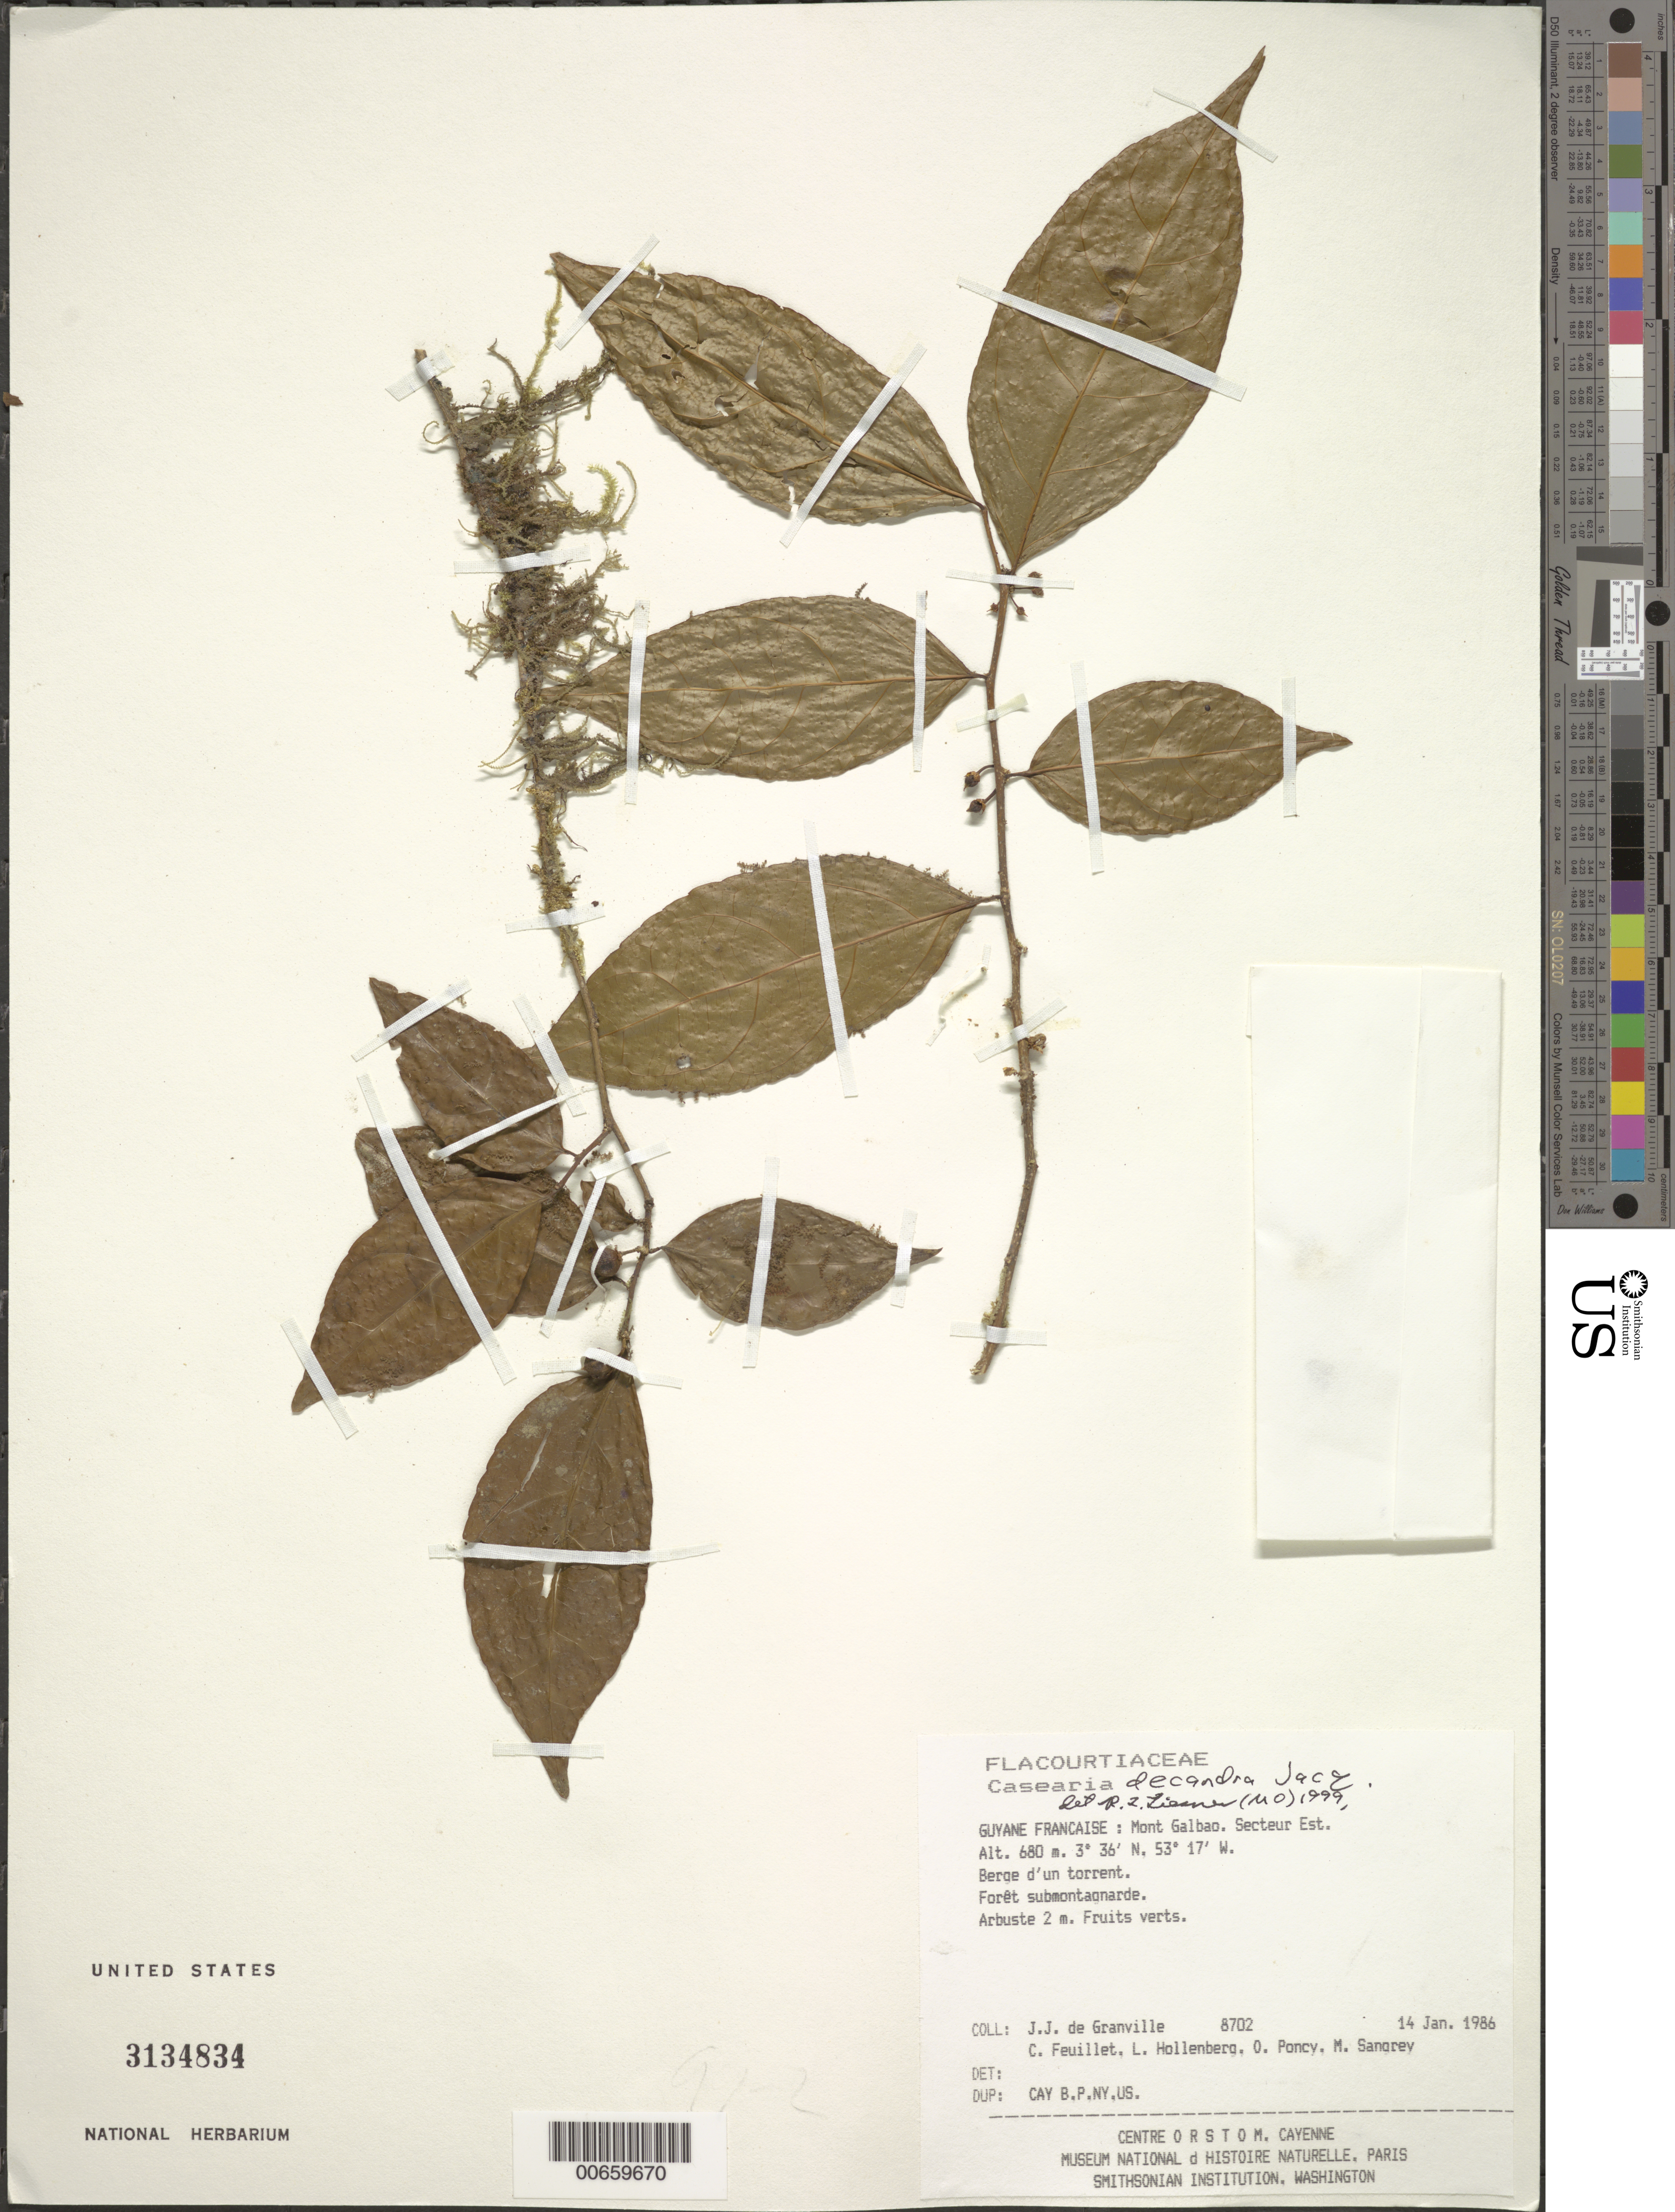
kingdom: Plantae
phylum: Tracheophyta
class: Magnoliopsida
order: Malpighiales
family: Salicaceae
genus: Casearia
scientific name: Casearia decandra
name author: Jacq.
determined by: Liesner, R. L.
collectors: J.-J. de Granville, C. Feuillet, L. Hollenberg, O. Poncy & M. S. Sangrey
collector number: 8702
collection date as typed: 14-Jan-86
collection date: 1986-01-14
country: French Guiana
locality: Mont Galbao. Secteur Est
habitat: Forêt submontagnarde, berge d'un torrent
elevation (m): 680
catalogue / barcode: US 3134834